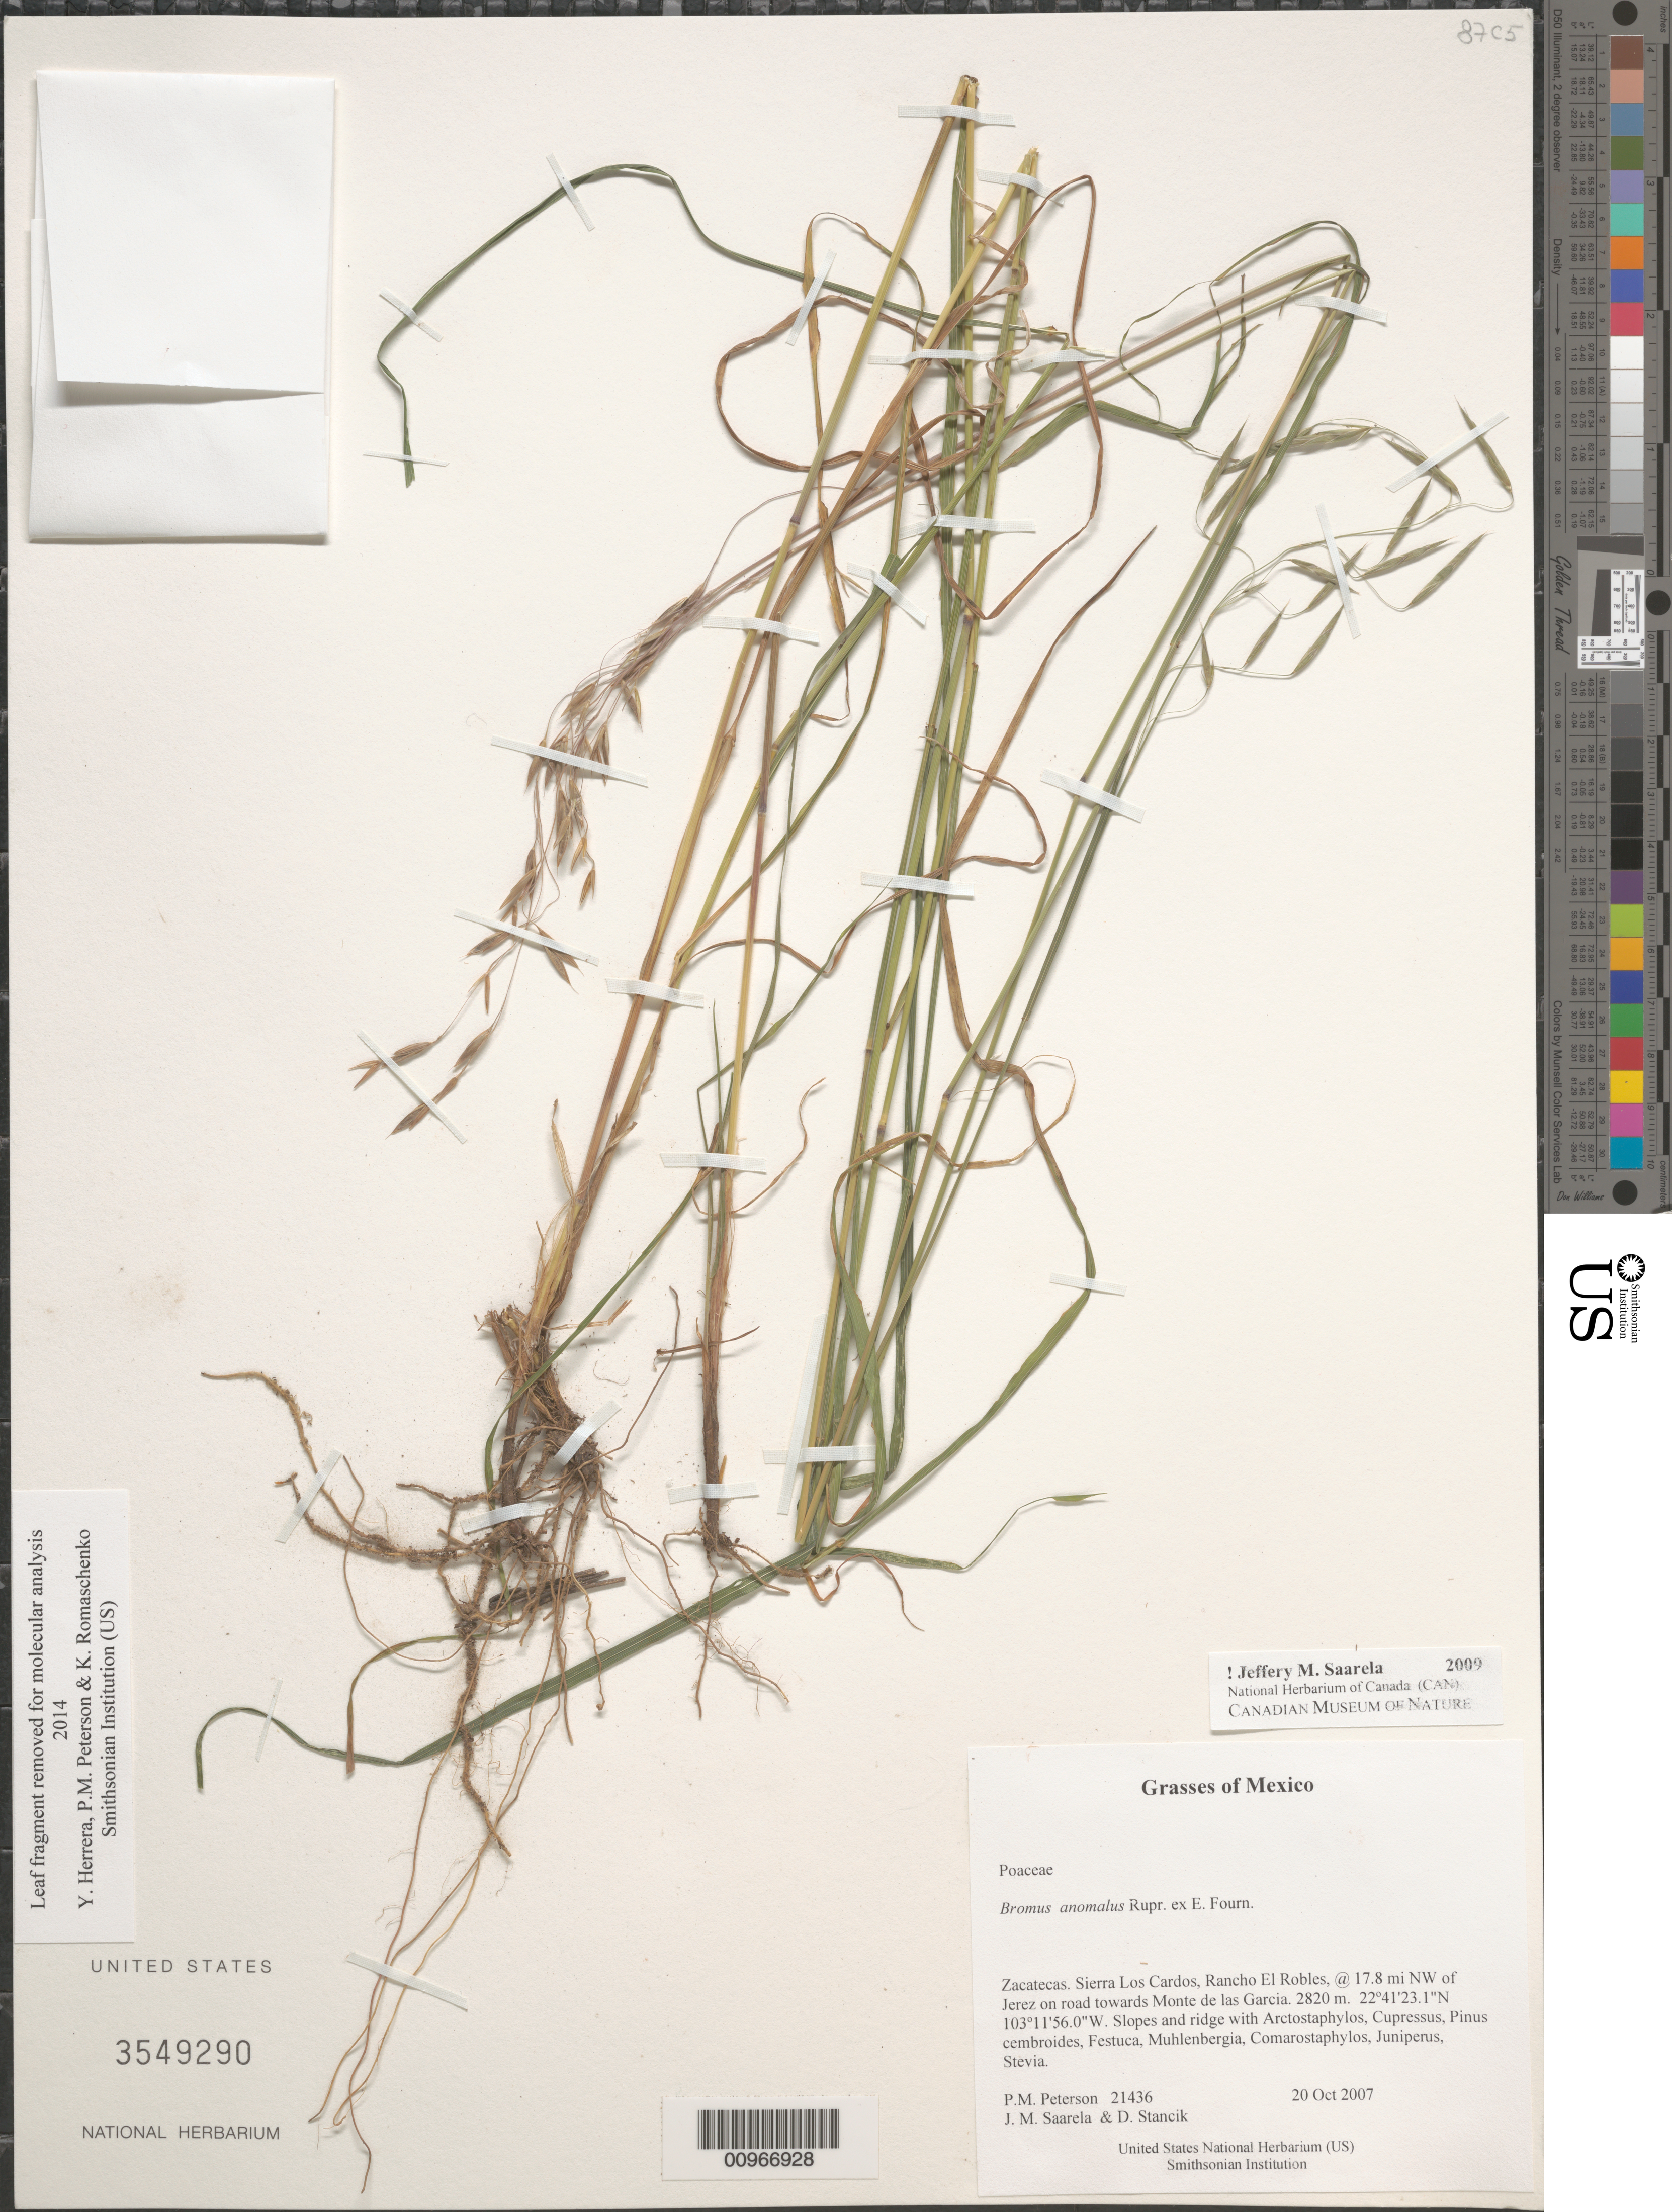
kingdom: Plantae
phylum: Tracheophyta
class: Liliopsida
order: Poales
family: Poaceae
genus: Bromus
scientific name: Bromus anomalus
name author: Rupr. ex E. Fourn.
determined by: Saarela, J. M., (CAN), Canadian Museum of Nature (CANADA)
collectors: P. M. Peterson, J. Saarela & D. Stancik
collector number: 21436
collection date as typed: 20 Oct 2007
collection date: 2007-10-20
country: Mexico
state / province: Zacatecas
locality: Sierra Los Cardos, Rancho El Robles, @ 17.8 mi NW of Jerez on road towards Monte de las Garcia.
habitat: Slopes and ridge with Arctostaphylos, Cupressus, Pinus cembroides, Festuca, Muhlenbergia, Comarostaphylos, Juniperus, Stevia.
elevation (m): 2820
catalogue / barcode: US 3549290